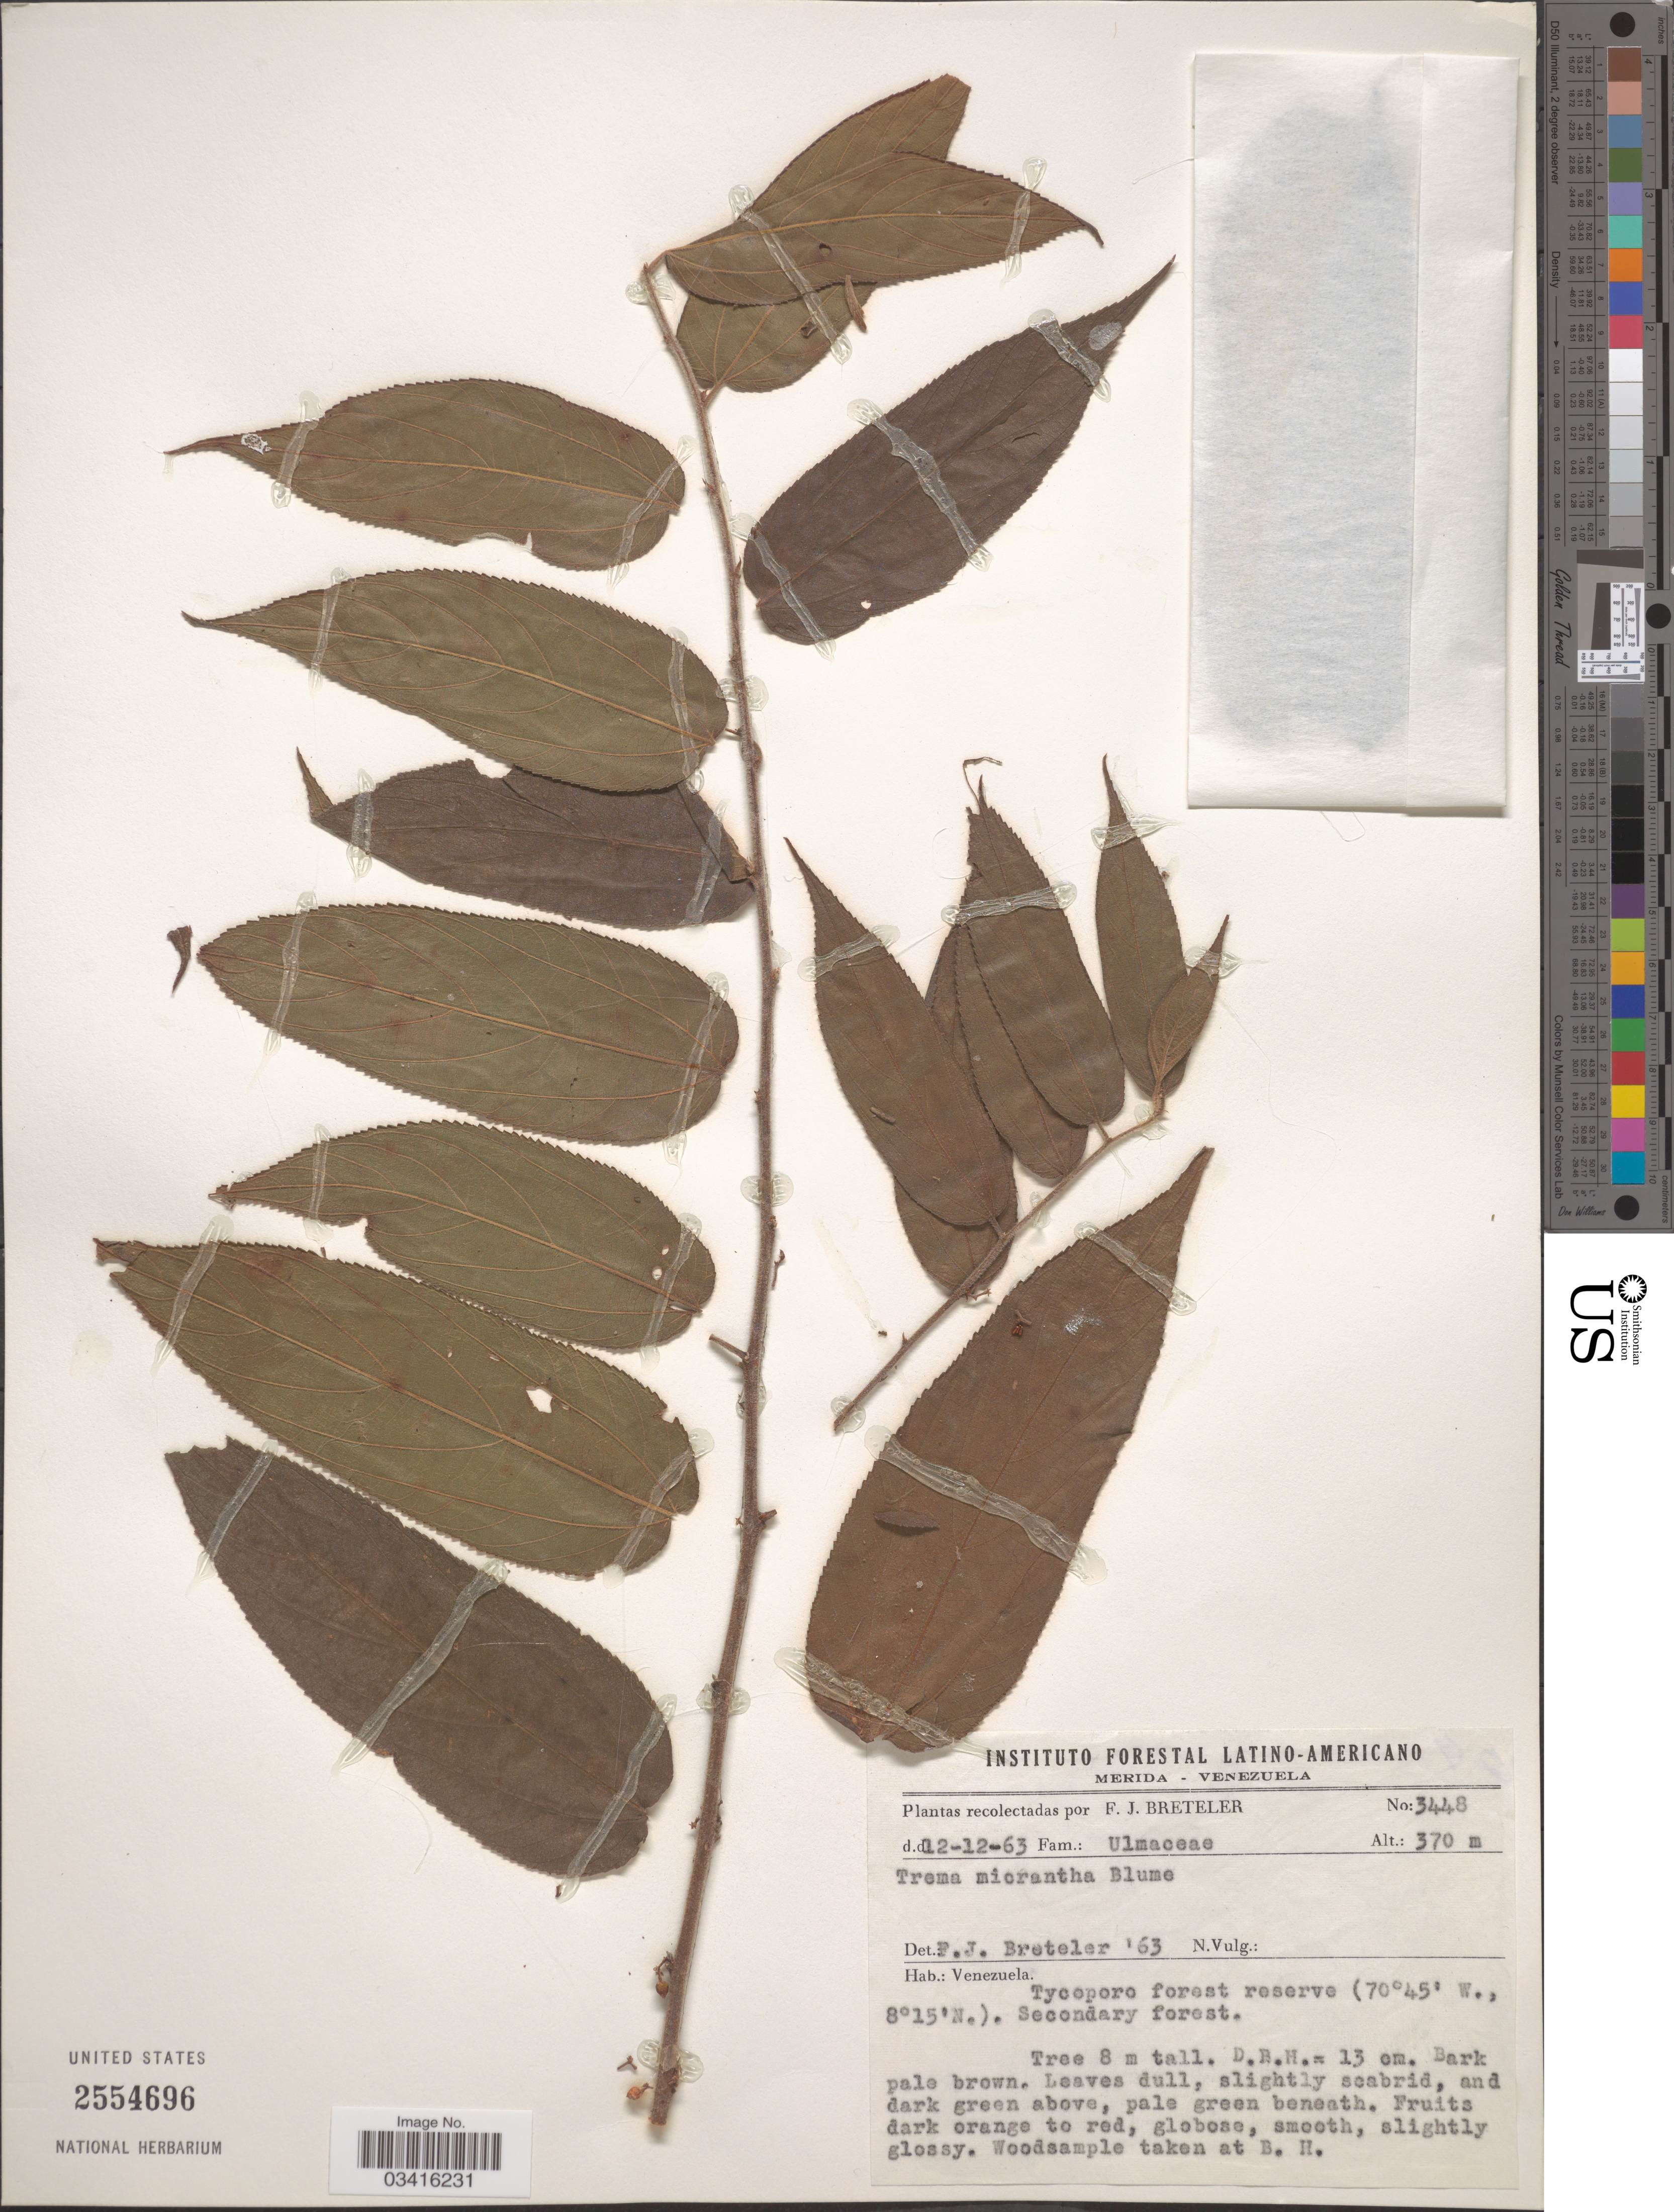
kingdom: Plantae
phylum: Tracheophyta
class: Magnoliopsida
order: Rosales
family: Cannabaceae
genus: Trema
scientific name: Trema micranthum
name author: (L.) Blume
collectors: F. J. Breteler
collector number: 3448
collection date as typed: Transcribed d/m/y: 12/12/63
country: Venezuela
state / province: Mérida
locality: Tycoporo forest reserve.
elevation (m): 370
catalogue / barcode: US 2554696